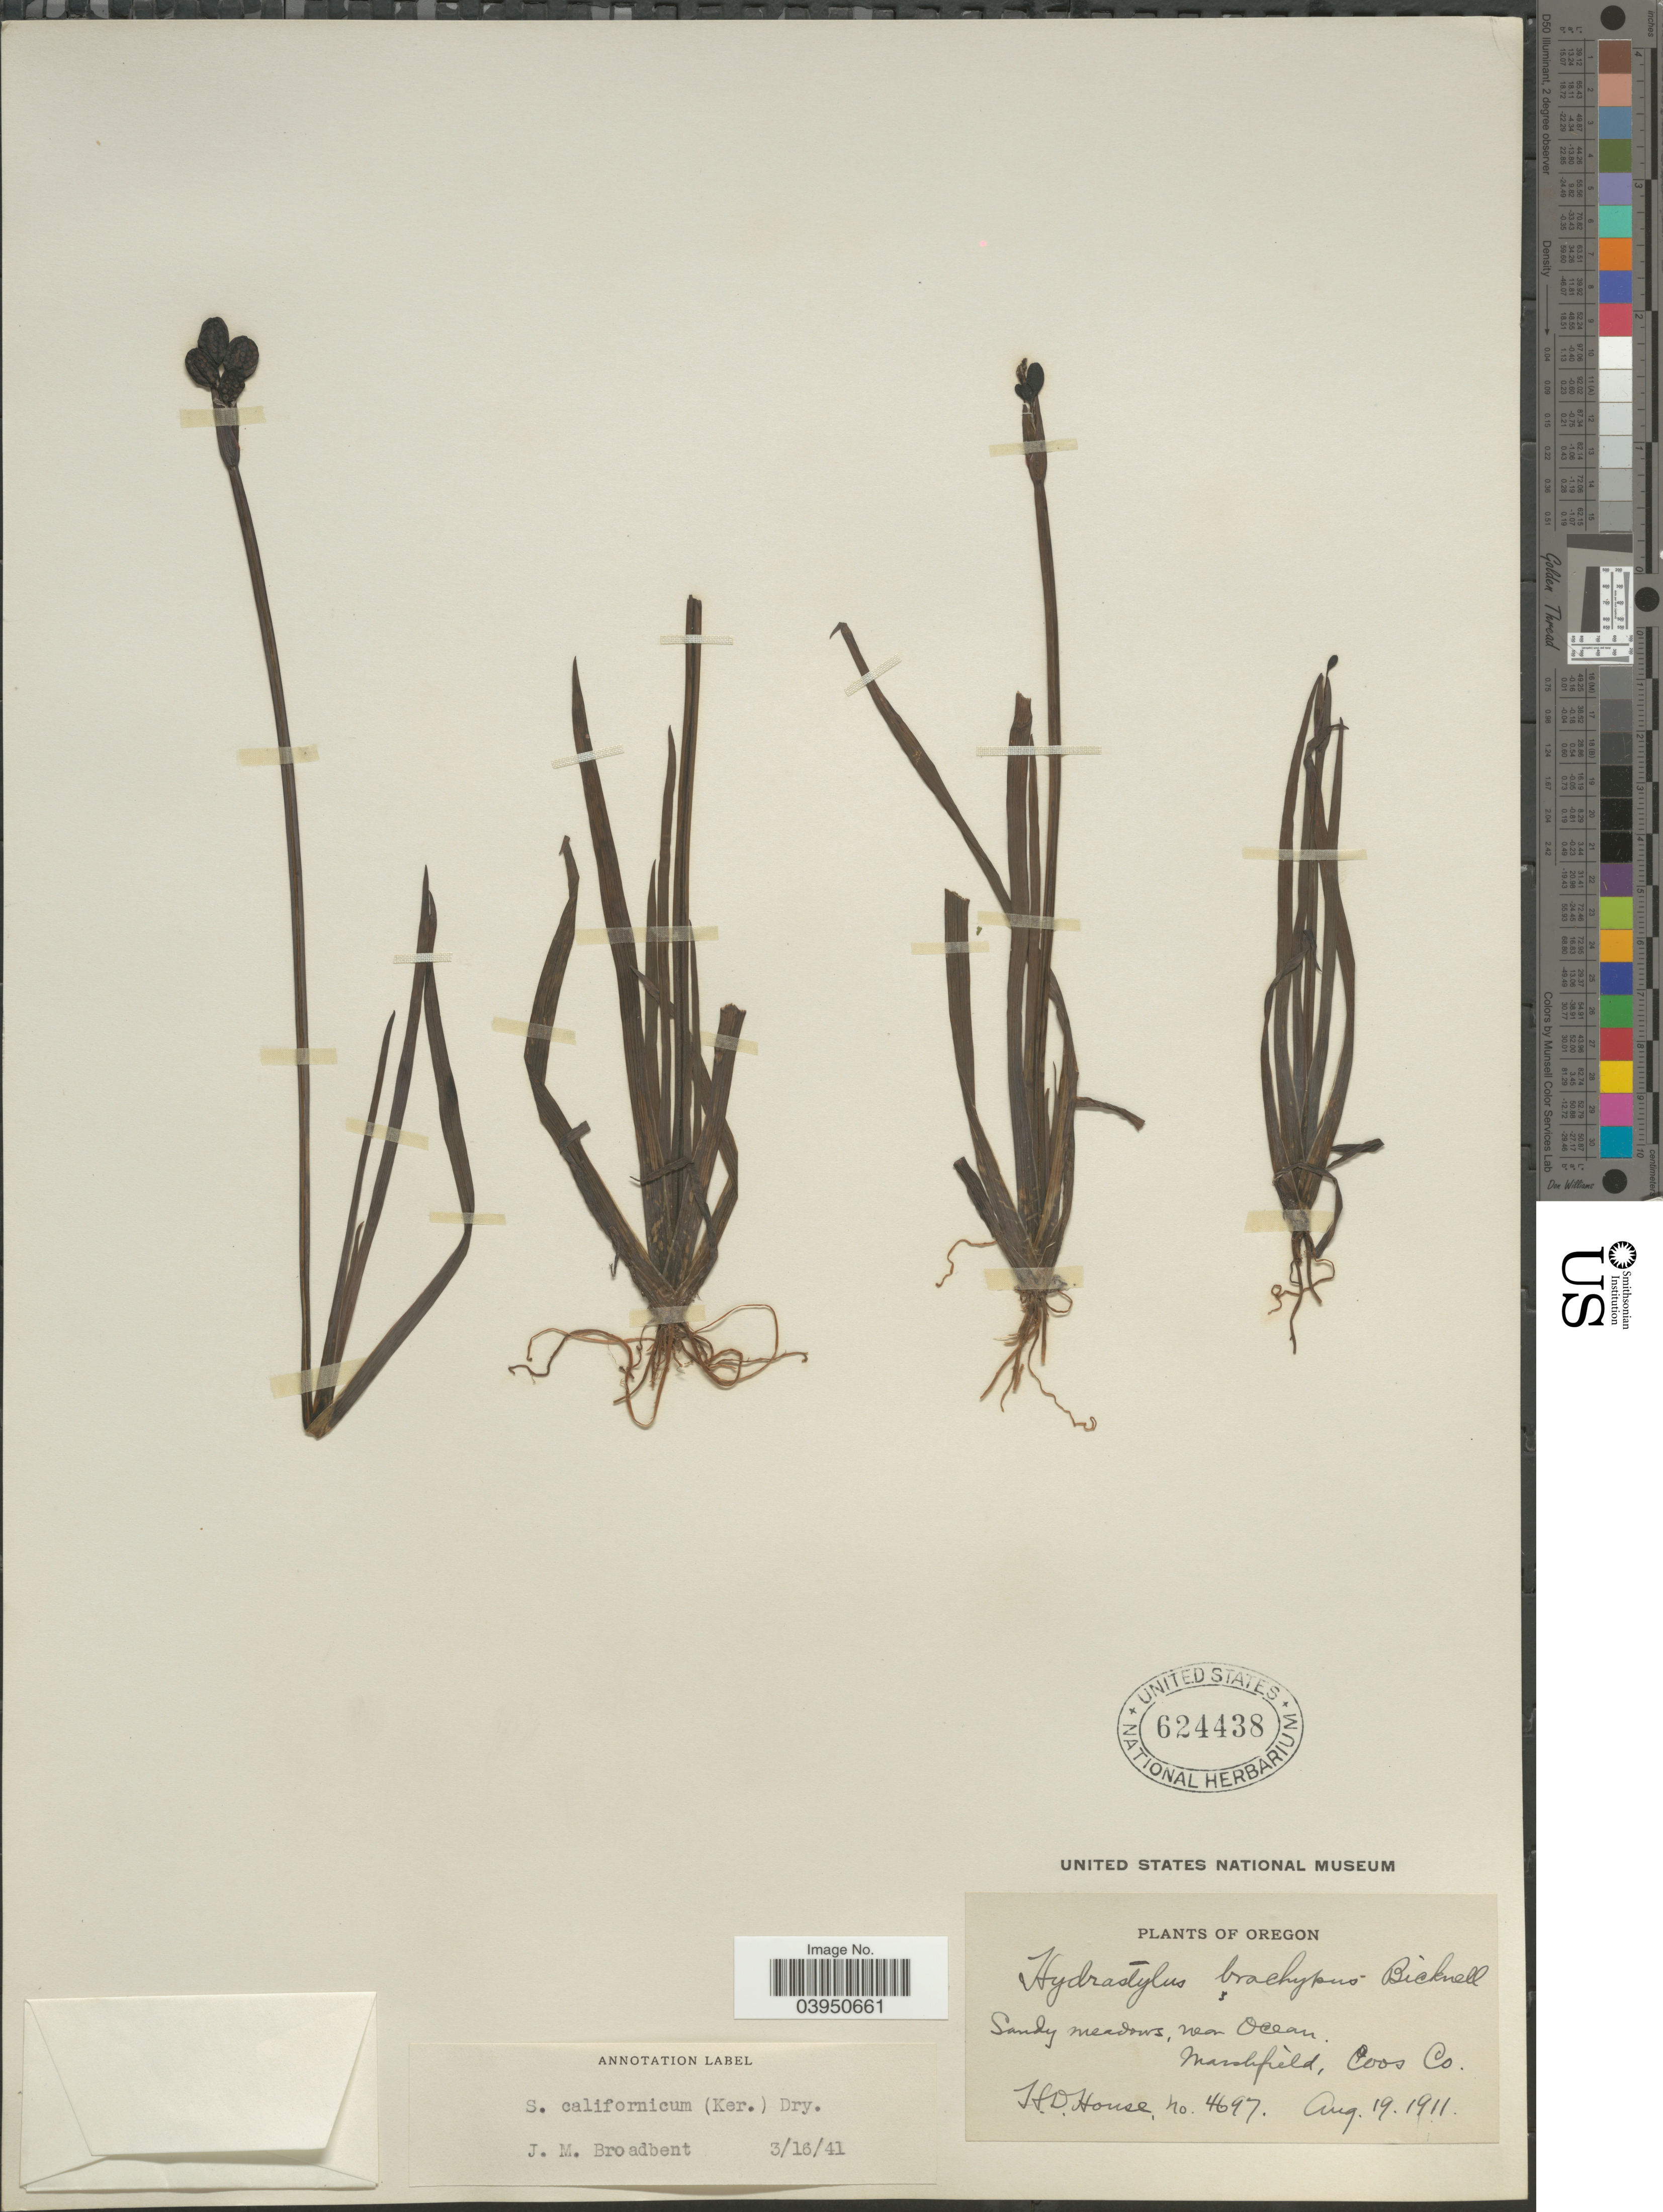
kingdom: Plantae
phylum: Tracheophyta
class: Liliopsida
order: Asparagales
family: Iridaceae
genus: Sisyrinchium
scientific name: Sisyrinchium californicum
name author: (Ker Gawl.) Dryand.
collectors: H. D. House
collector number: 4697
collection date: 1911-08-19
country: United States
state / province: Oregon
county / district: Coos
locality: Near Ocean. Marshfield, Coos Co.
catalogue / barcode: US 624438